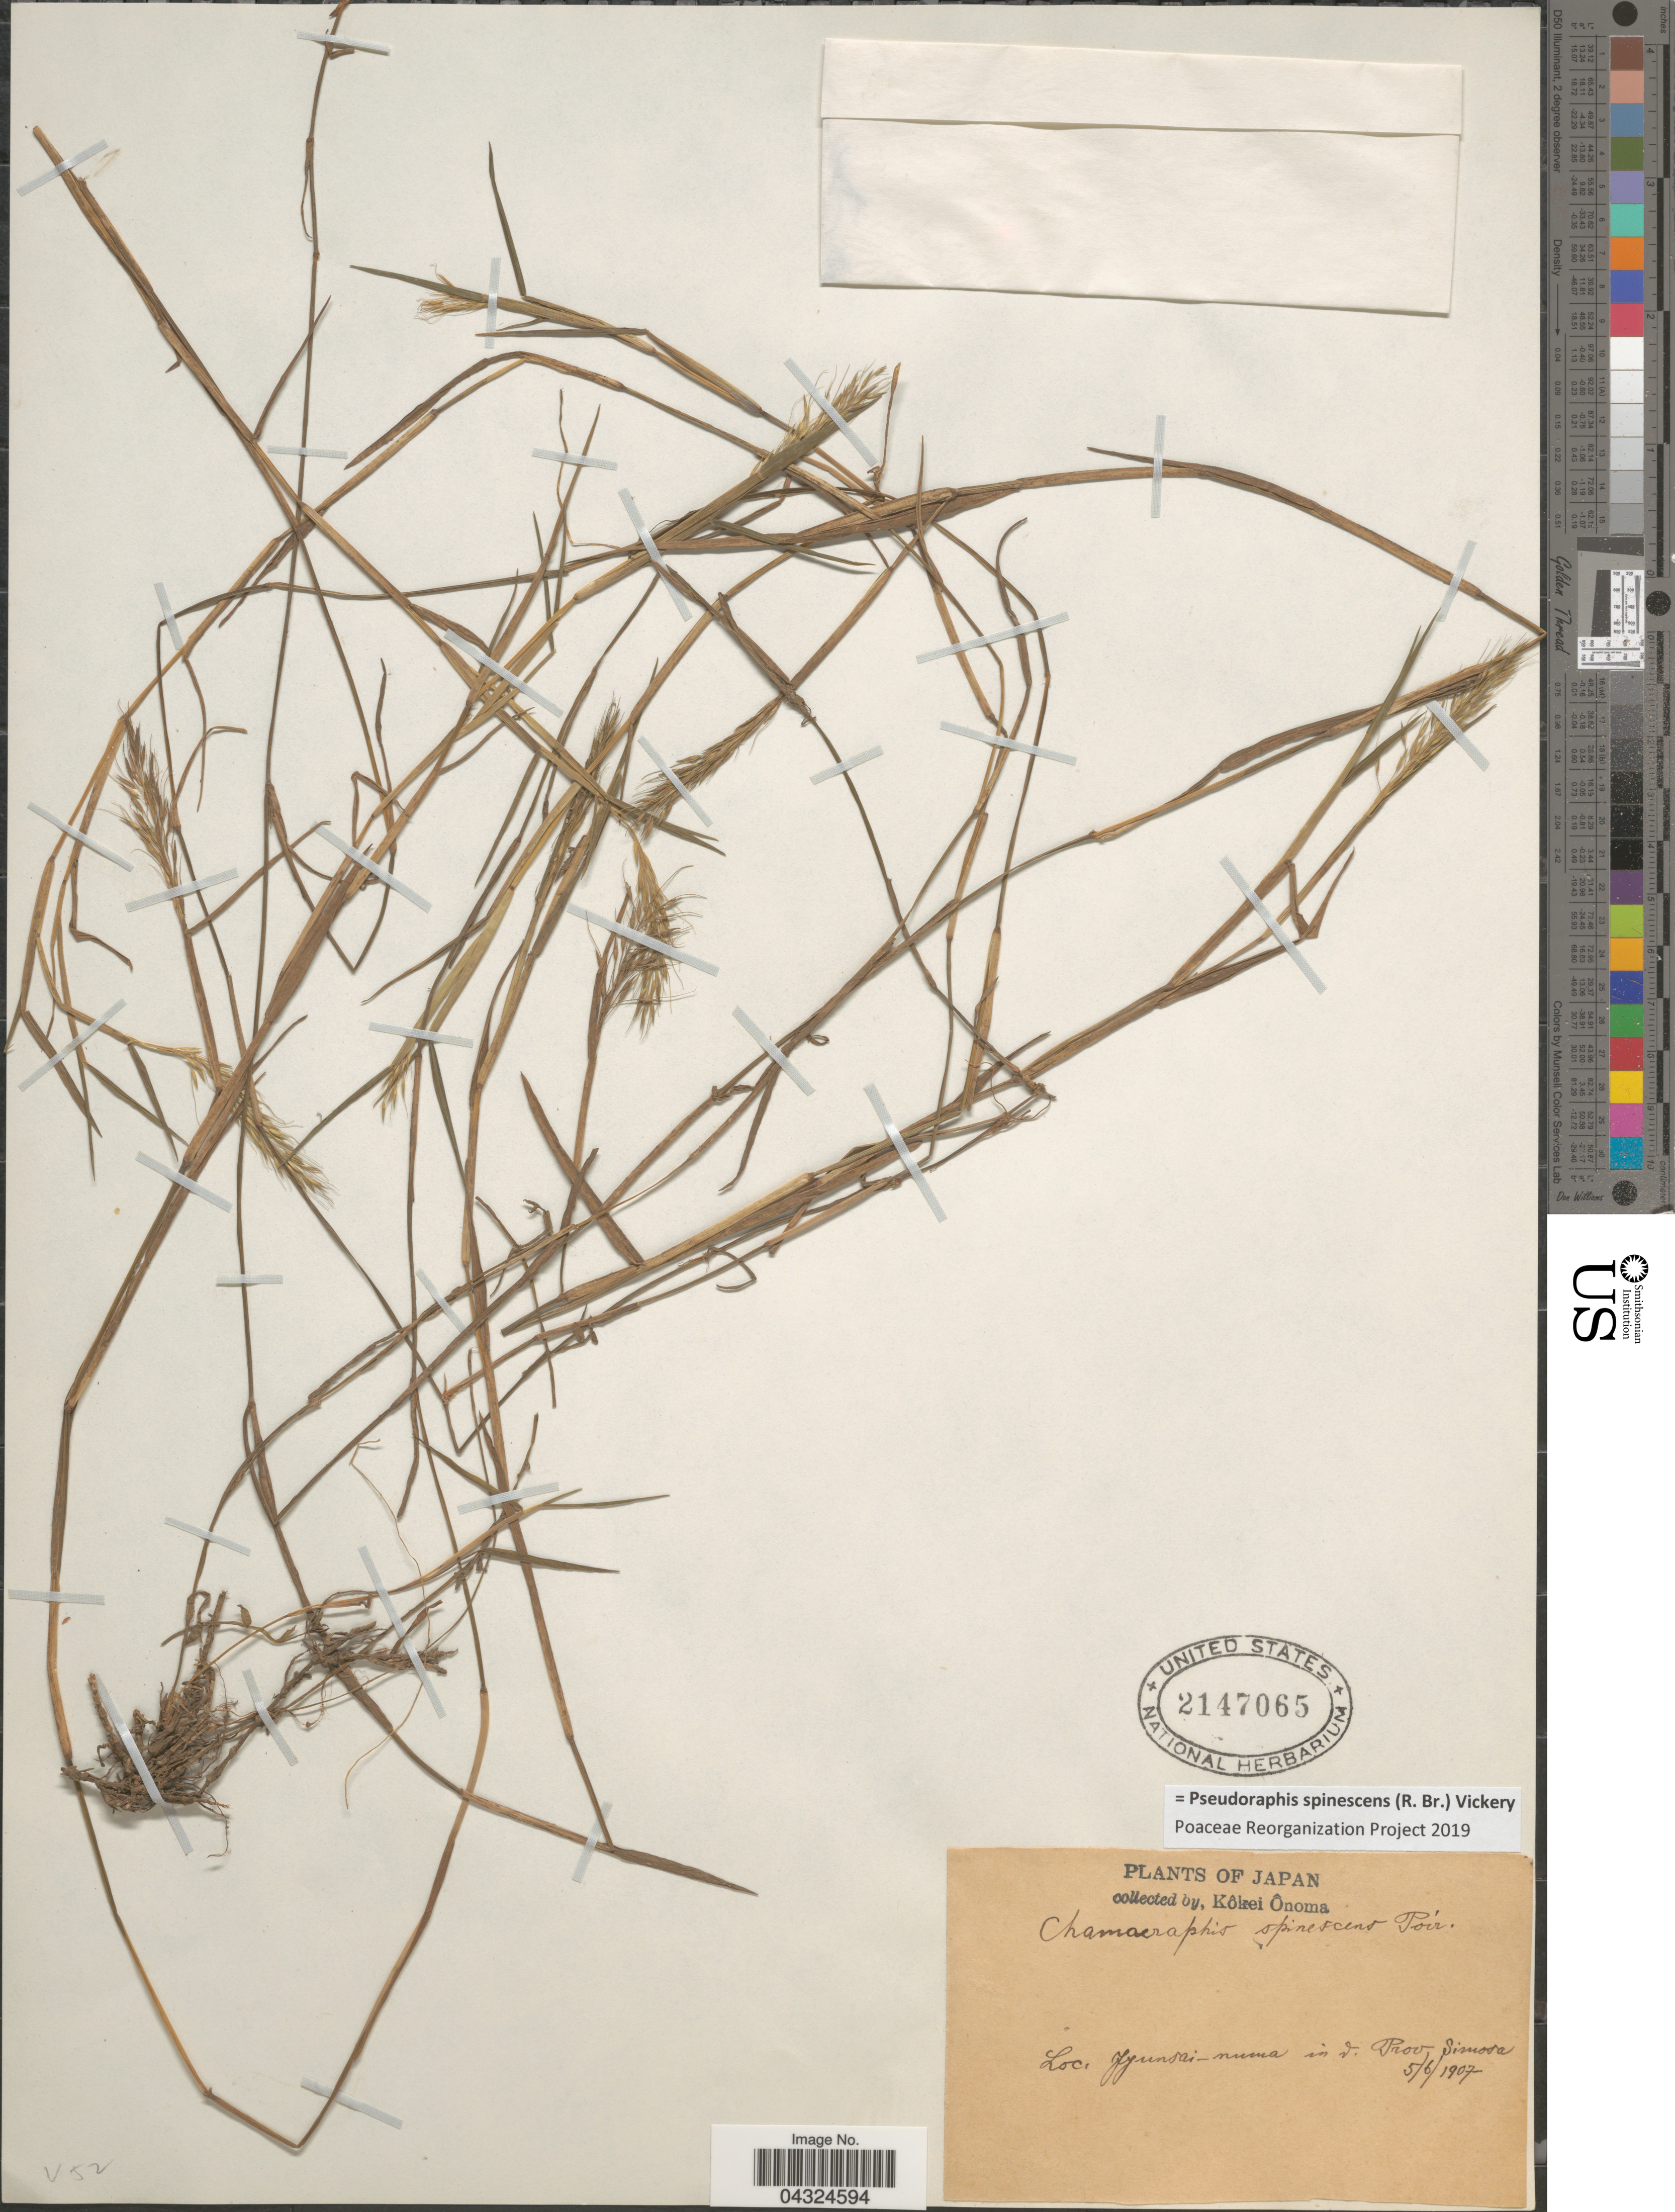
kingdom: Plantae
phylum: Tracheophyta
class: Liliopsida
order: Poales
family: Poaceae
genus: Pseudoraphis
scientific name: Pseudoraphis spinescens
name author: (R. Br.) Vickery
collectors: K. Onoma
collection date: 1907-06-05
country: Japan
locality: Zyunsai-numa in d. Prov Simosa.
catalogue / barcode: US 2147065